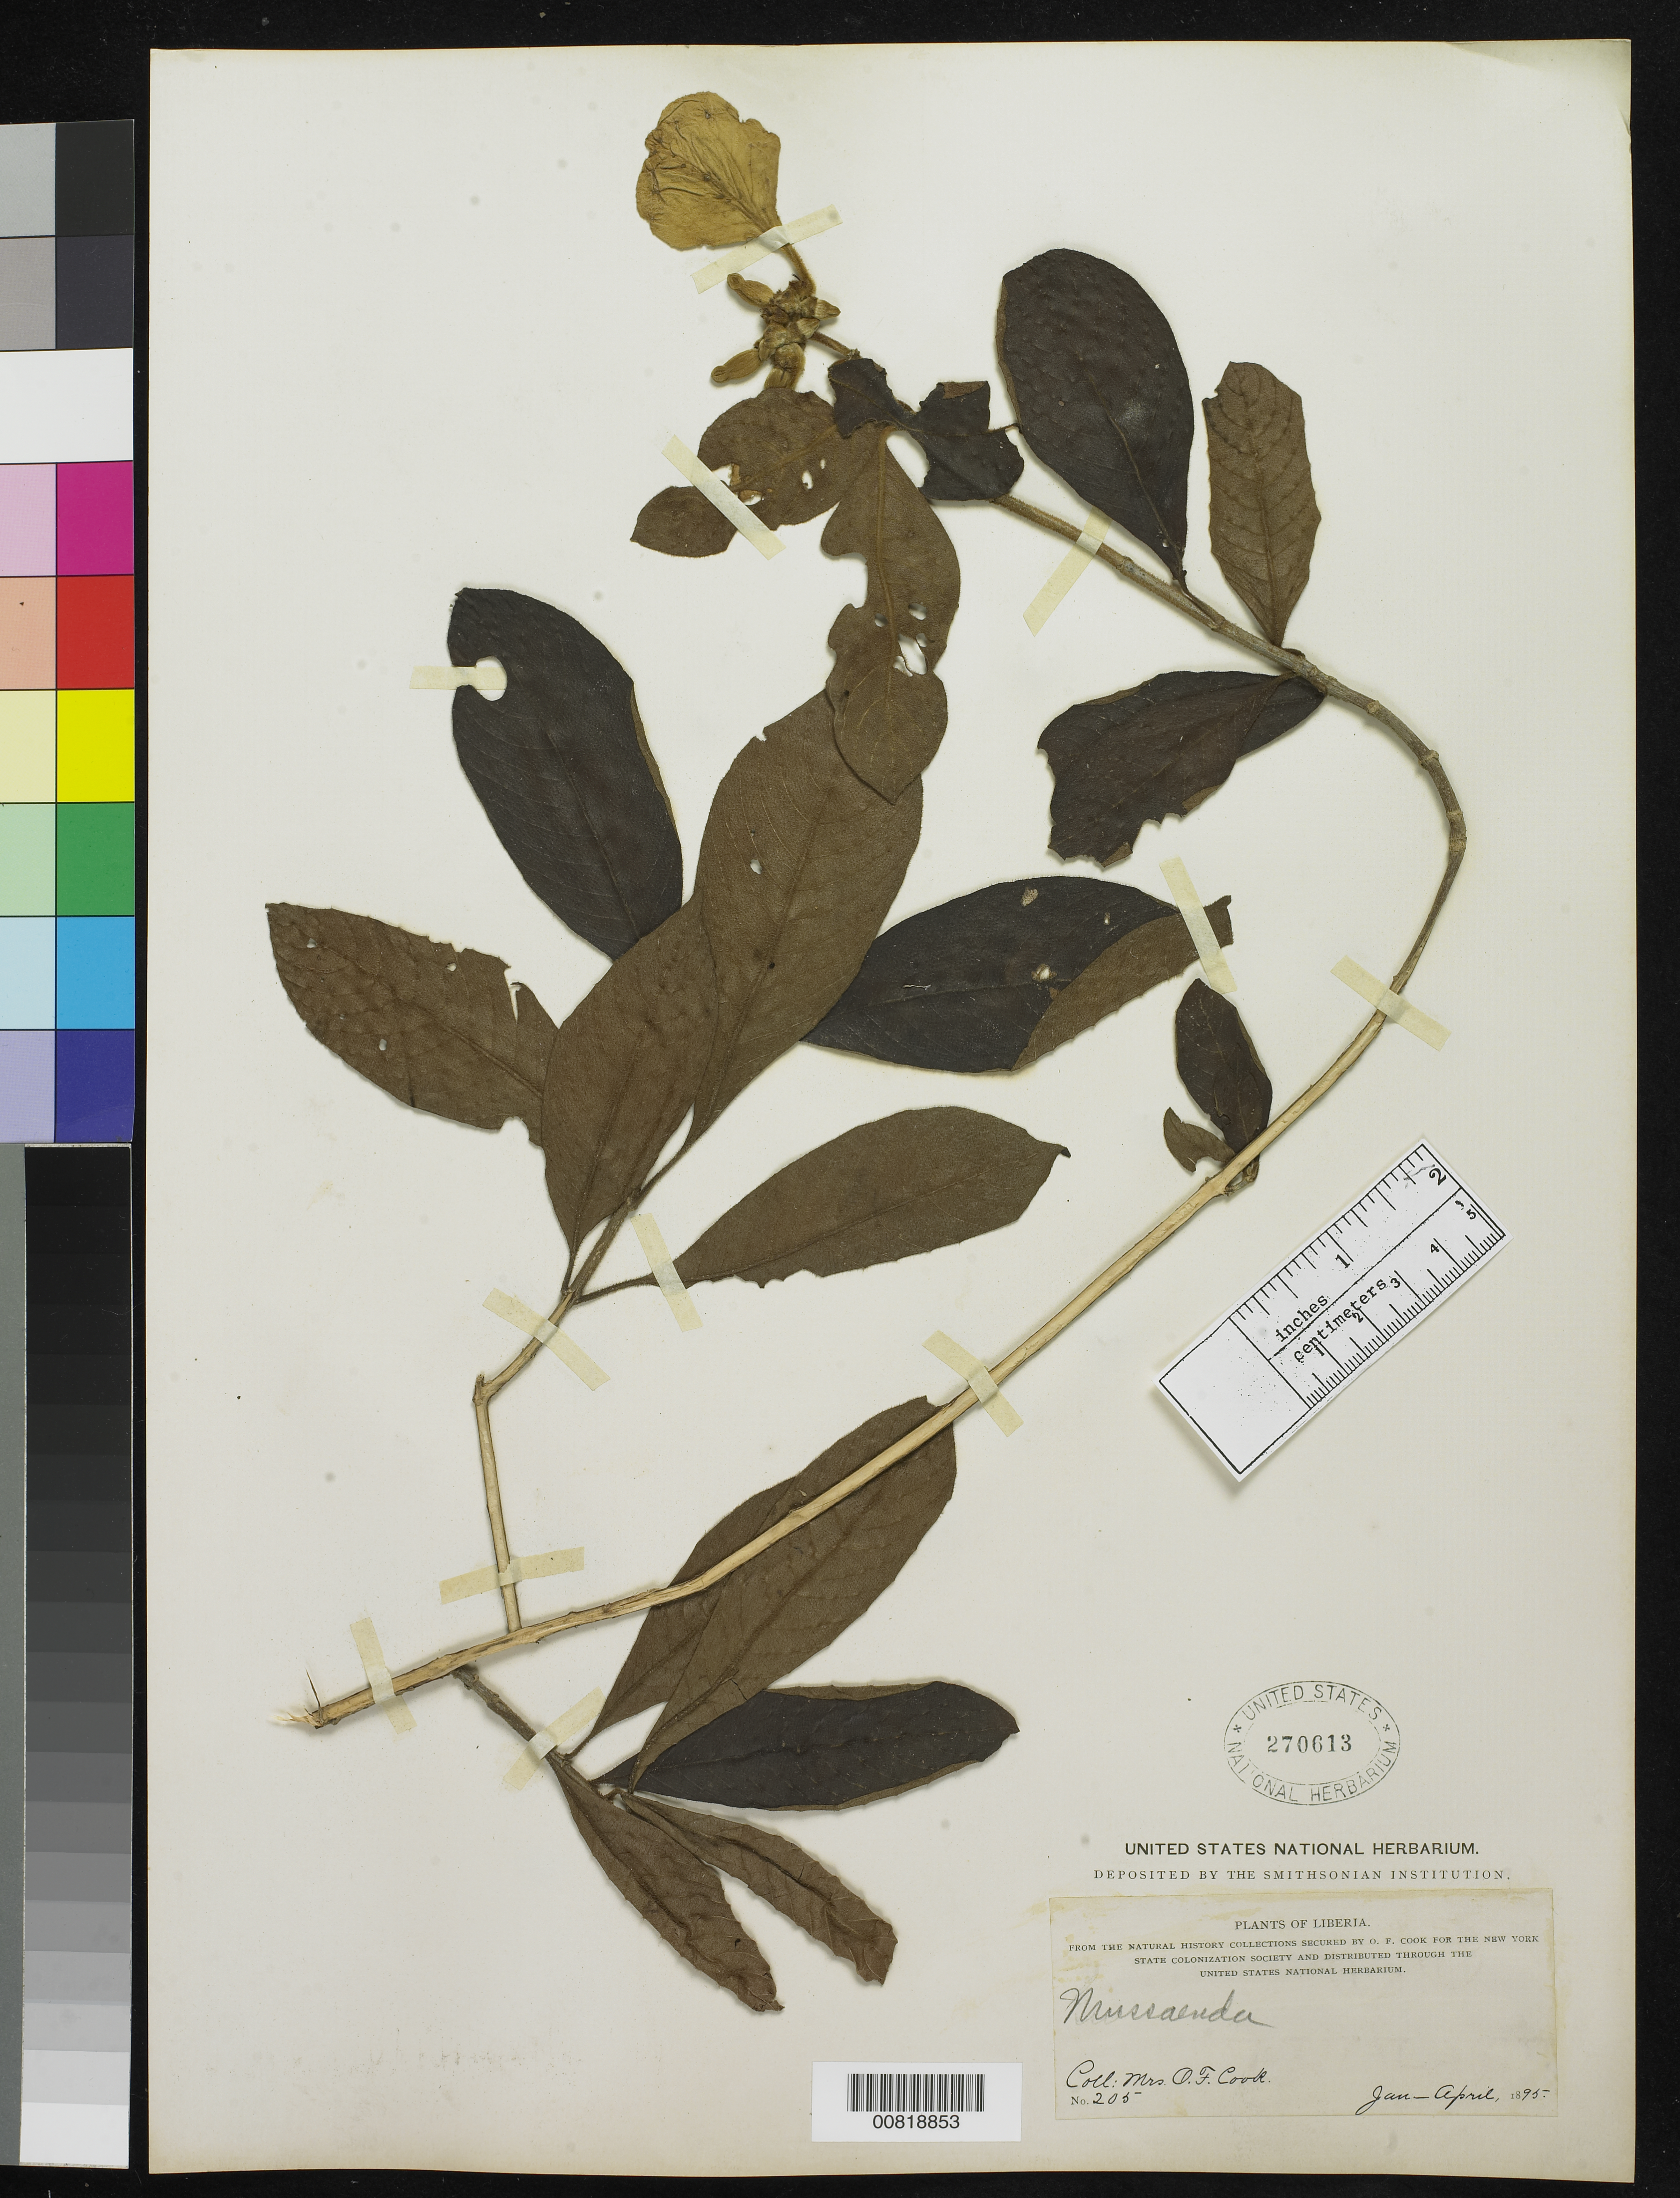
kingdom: Plantae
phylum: Tracheophyta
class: Magnoliopsida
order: Gentianales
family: Rubiaceae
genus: Mussaenda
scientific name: Mussaenda sp.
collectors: Alice C. Cook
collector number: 205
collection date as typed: Jan 1895 to -- Apr 1895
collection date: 1895-01/1895-04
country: Liberia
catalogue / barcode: US 270613